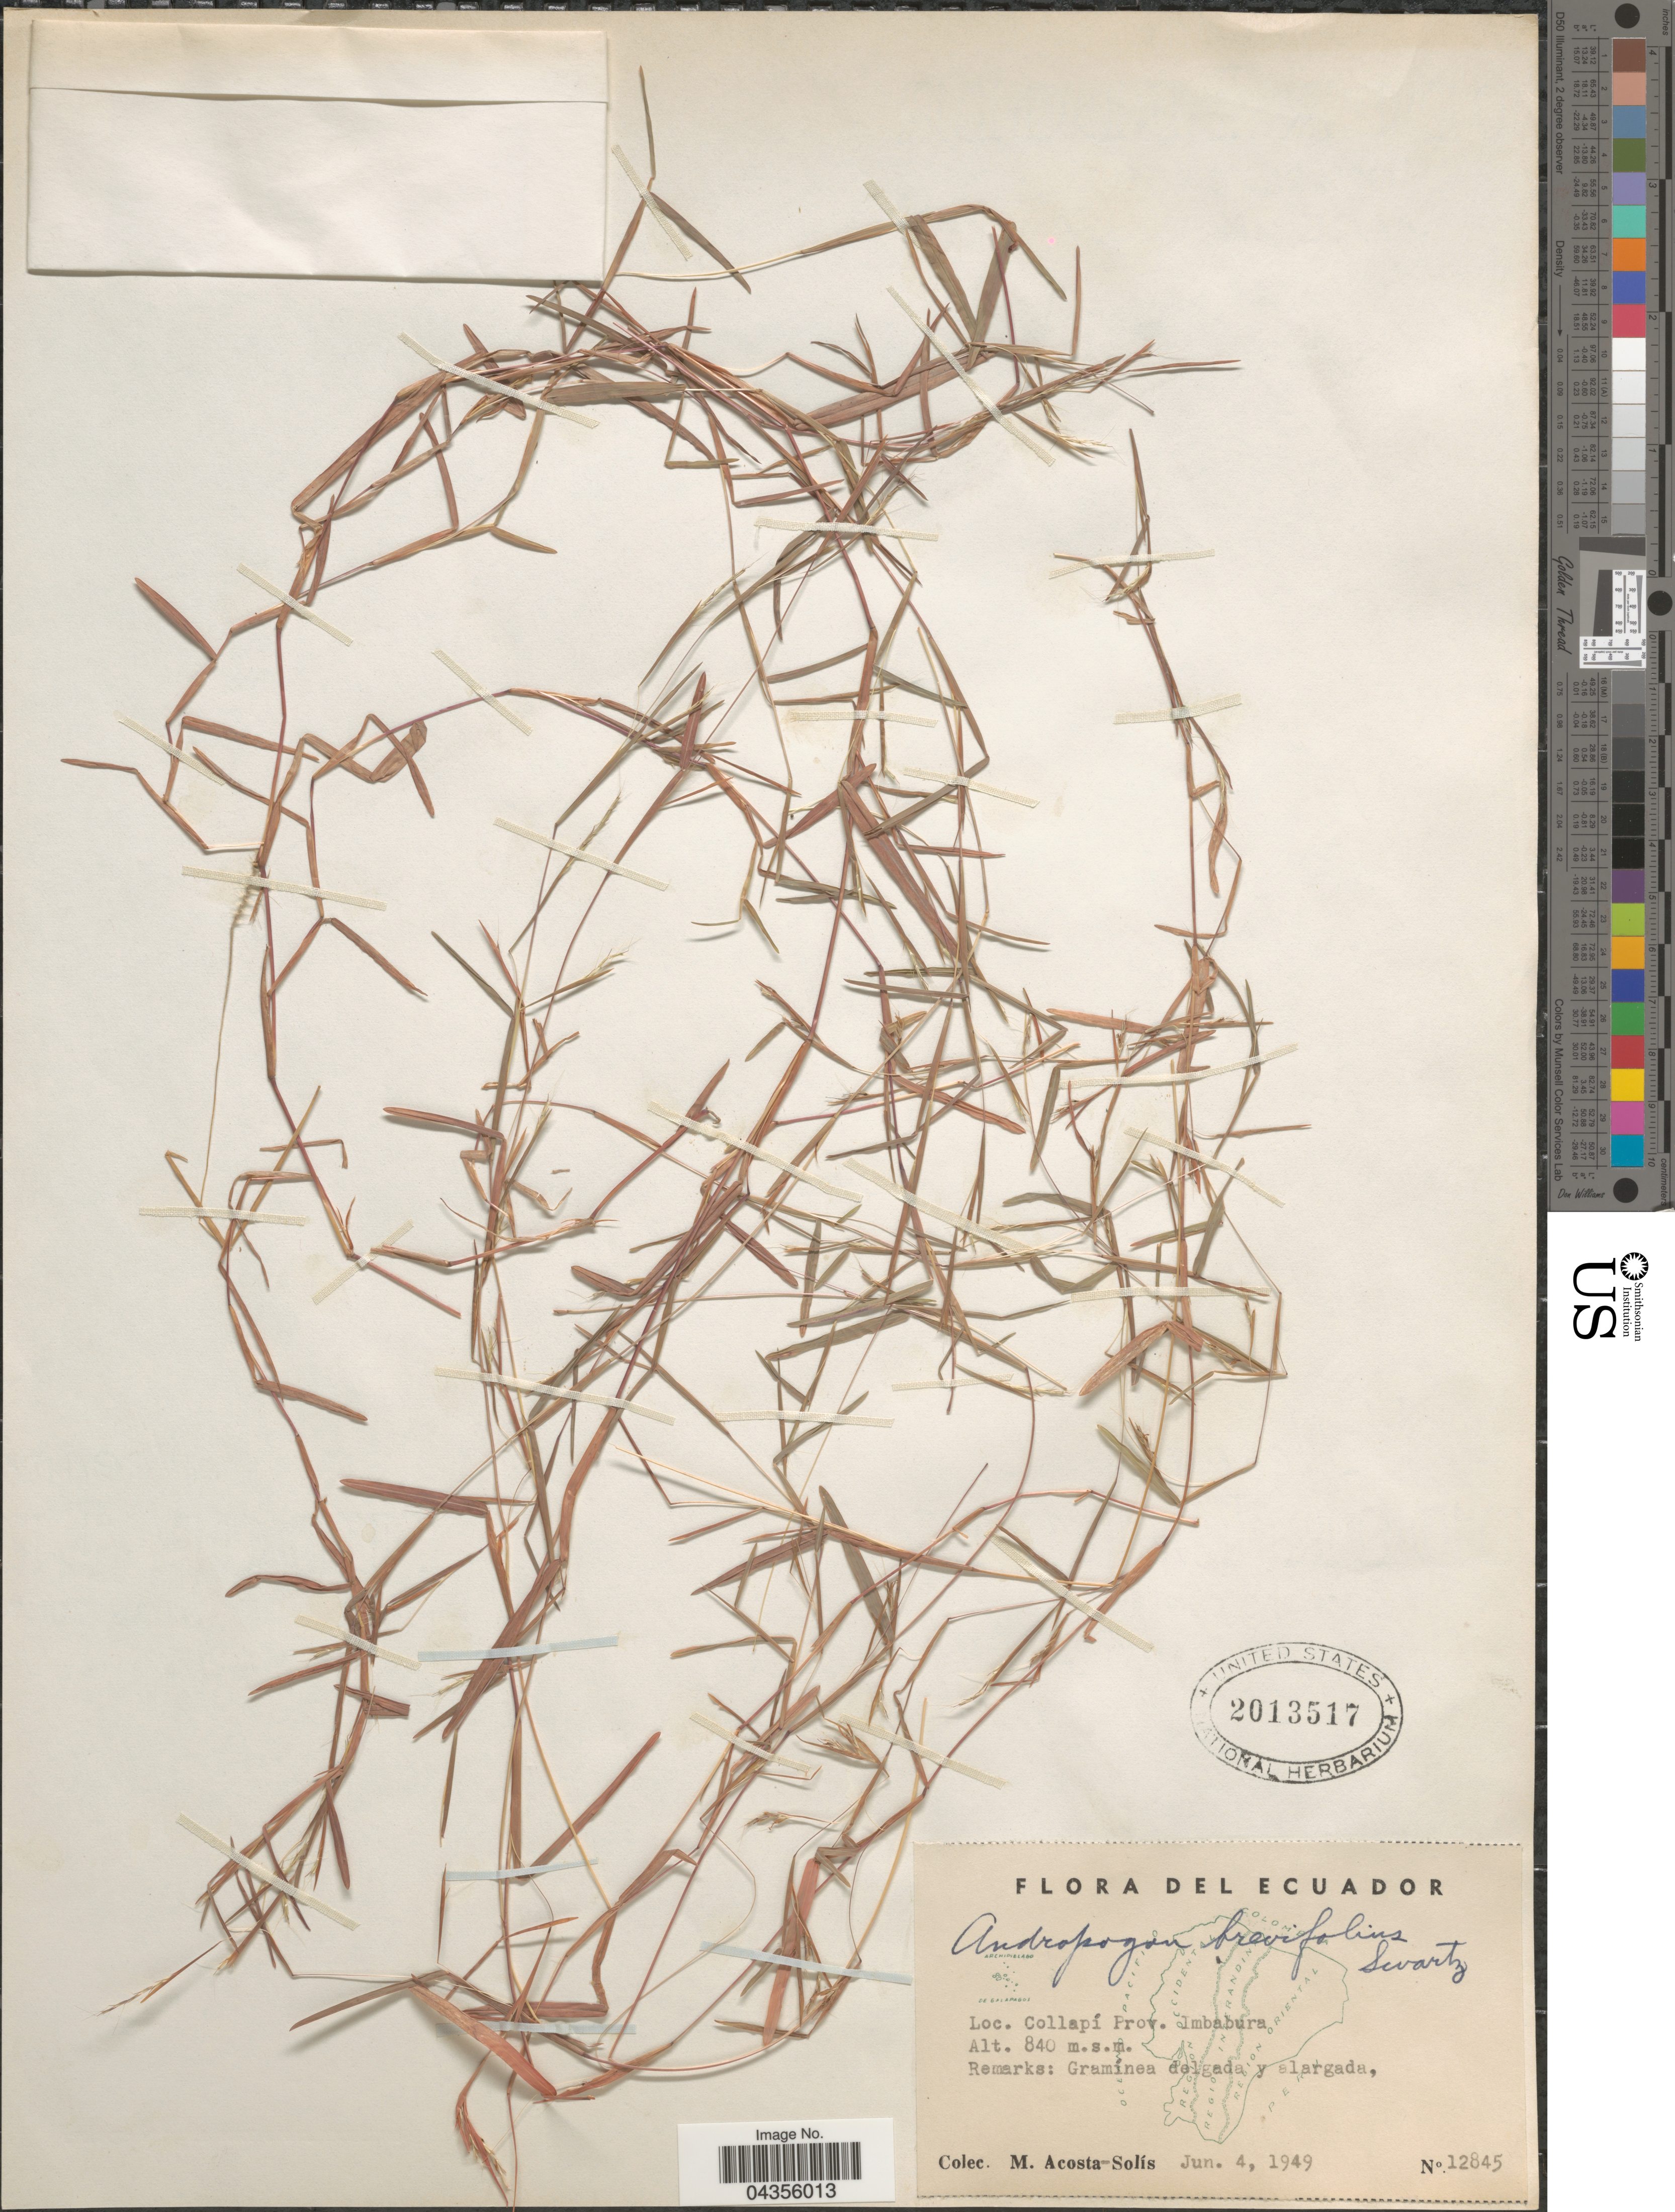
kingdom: Plantae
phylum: Tracheophyta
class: Liliopsida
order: Poales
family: Poaceae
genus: Schizachyrium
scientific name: Schizachyrium brevifolium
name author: (Sw.) Nees ex Büse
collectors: M. Acosta Solis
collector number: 12845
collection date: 1949-06-04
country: Ecuador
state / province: Imbabura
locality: Collapí.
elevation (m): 840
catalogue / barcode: US 2013517